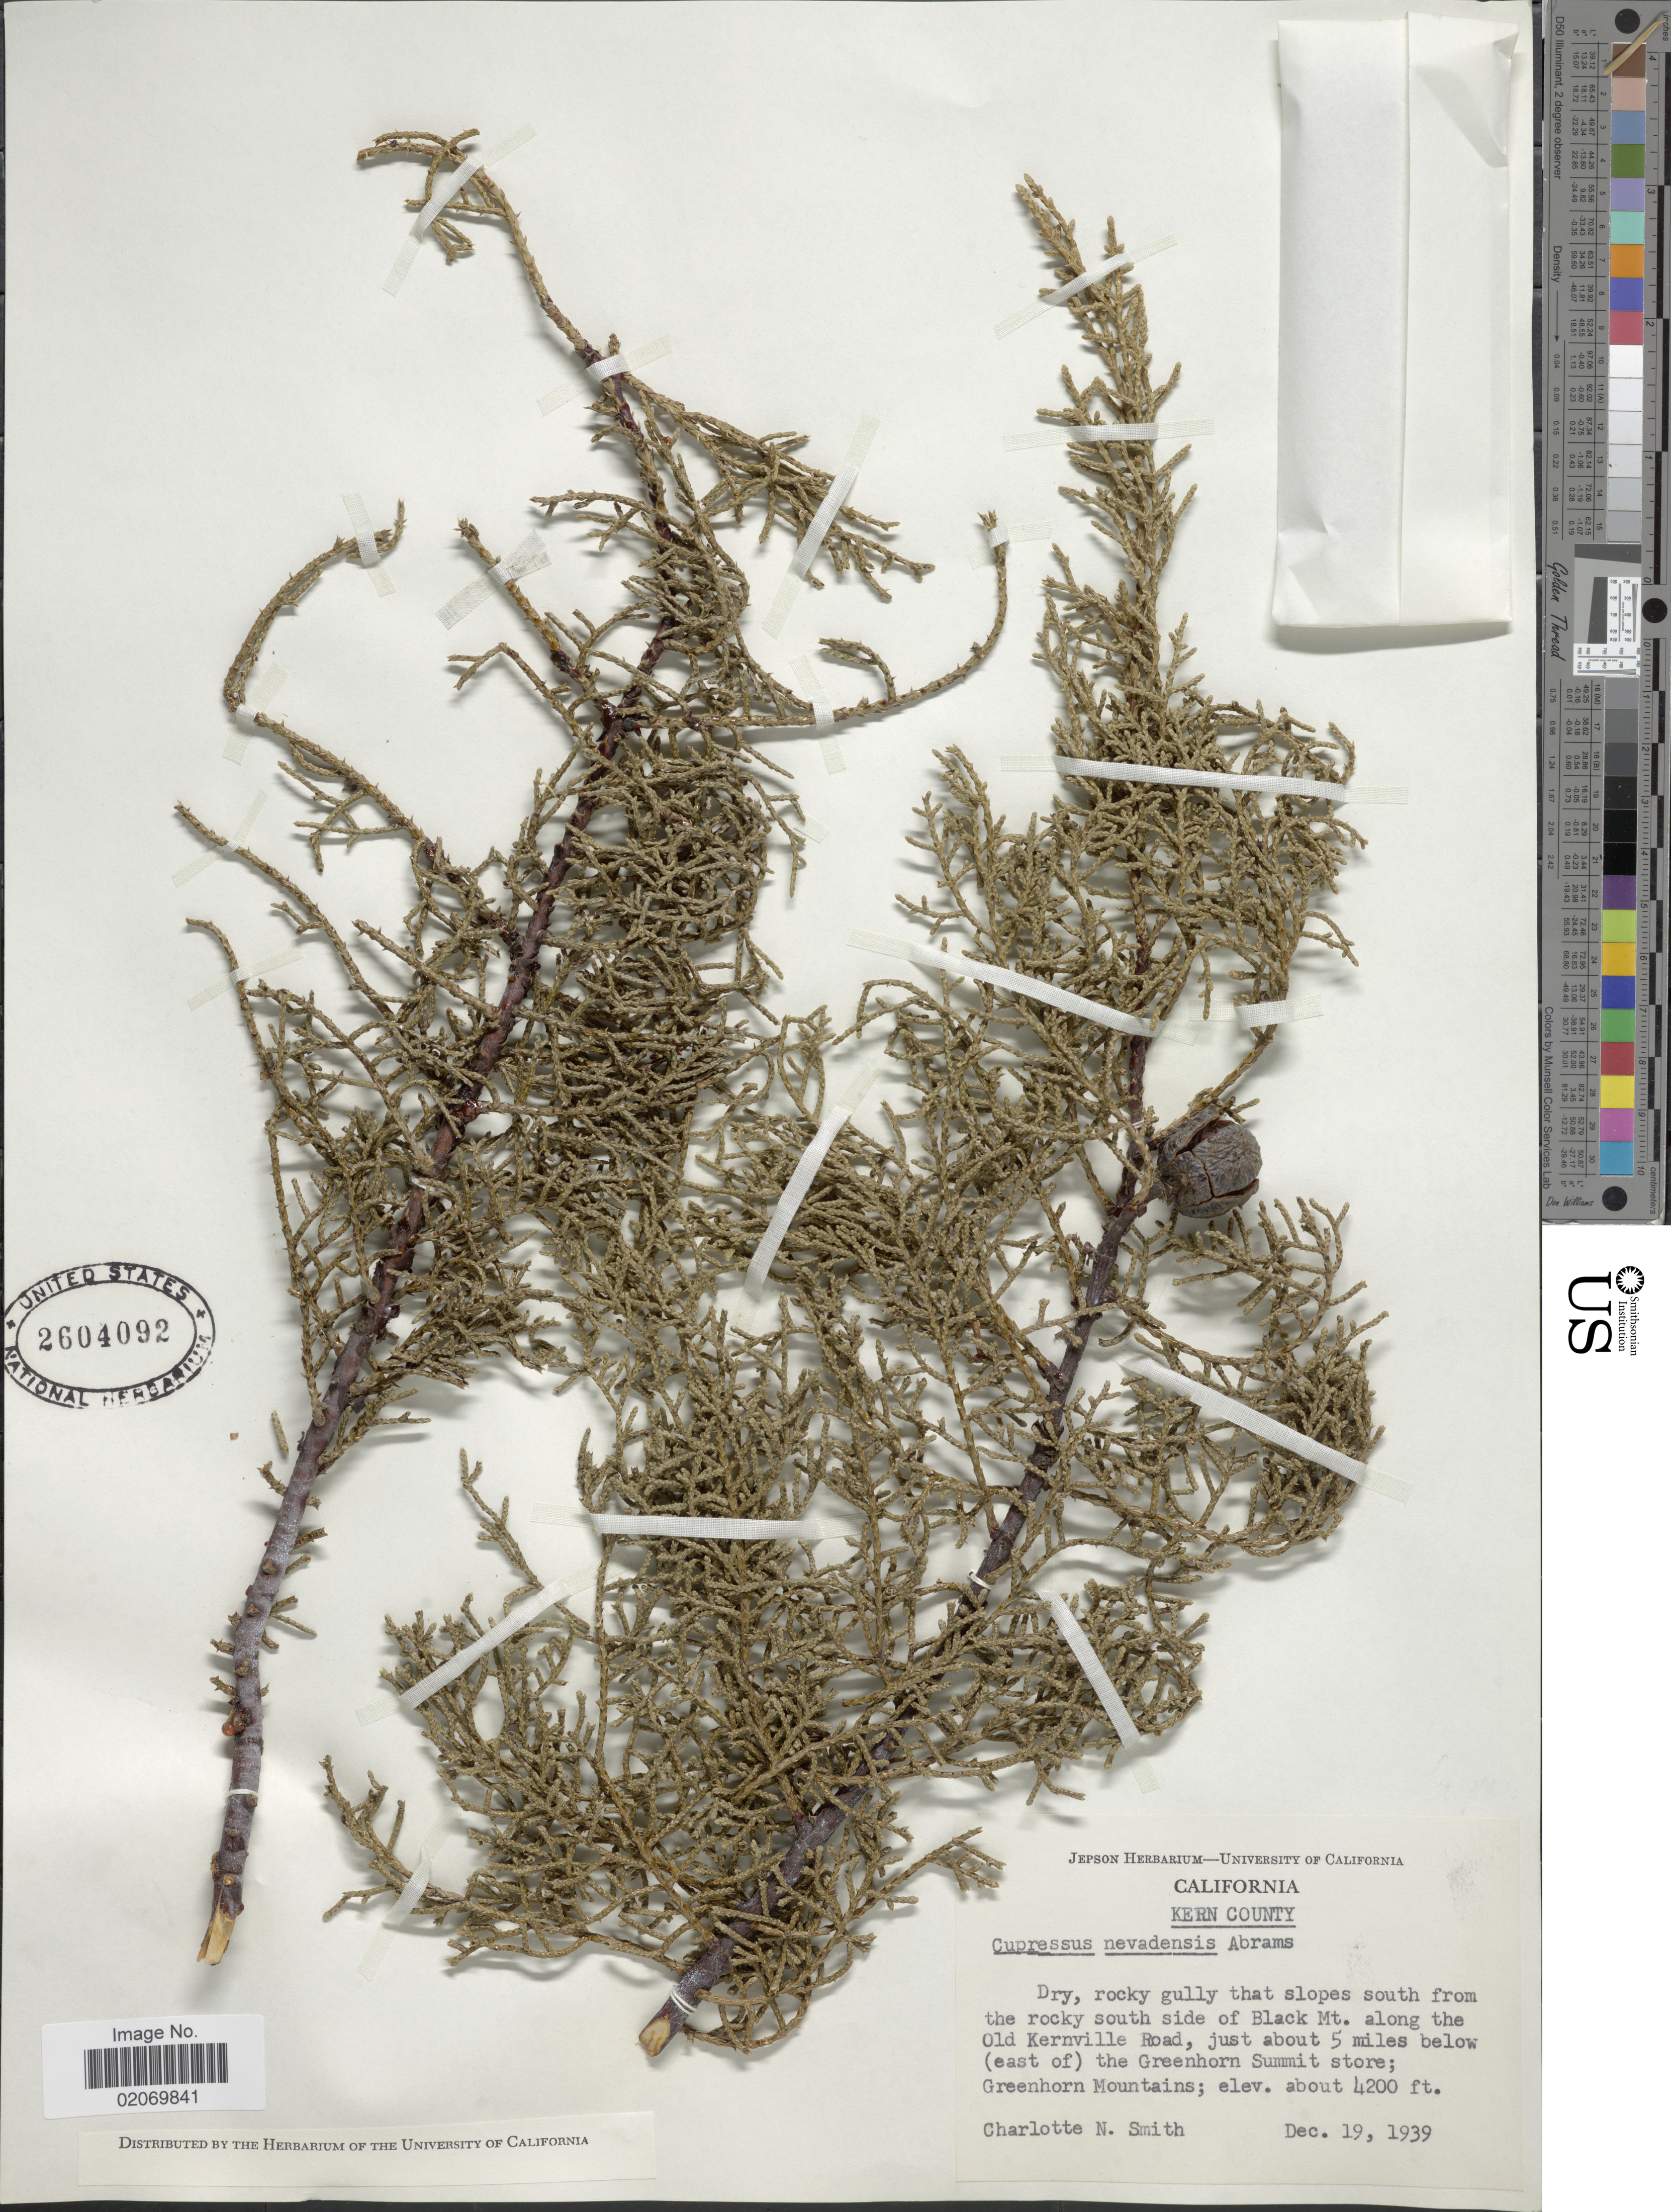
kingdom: Plantae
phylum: Tracheophyta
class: Pinopsida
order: Pinales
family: Cupressaceae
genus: Hesperocyparis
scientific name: Hesperocyparis nevadensis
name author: (Abrams) Bartel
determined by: (US) Smithsonian Institution - National Museum of Natural History - Department of Botany (UNITED STATES)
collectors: C. N. Smith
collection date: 1939-12-19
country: United States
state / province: California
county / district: Kern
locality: Kern County, Dry, rocky gully that slopes south from the rocky south side of Black Mt along the Old Kernville Road, just about 5 miles below (east of) the Greenhorn Summit store; Greenhouse Mountains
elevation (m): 1280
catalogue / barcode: US 2604092